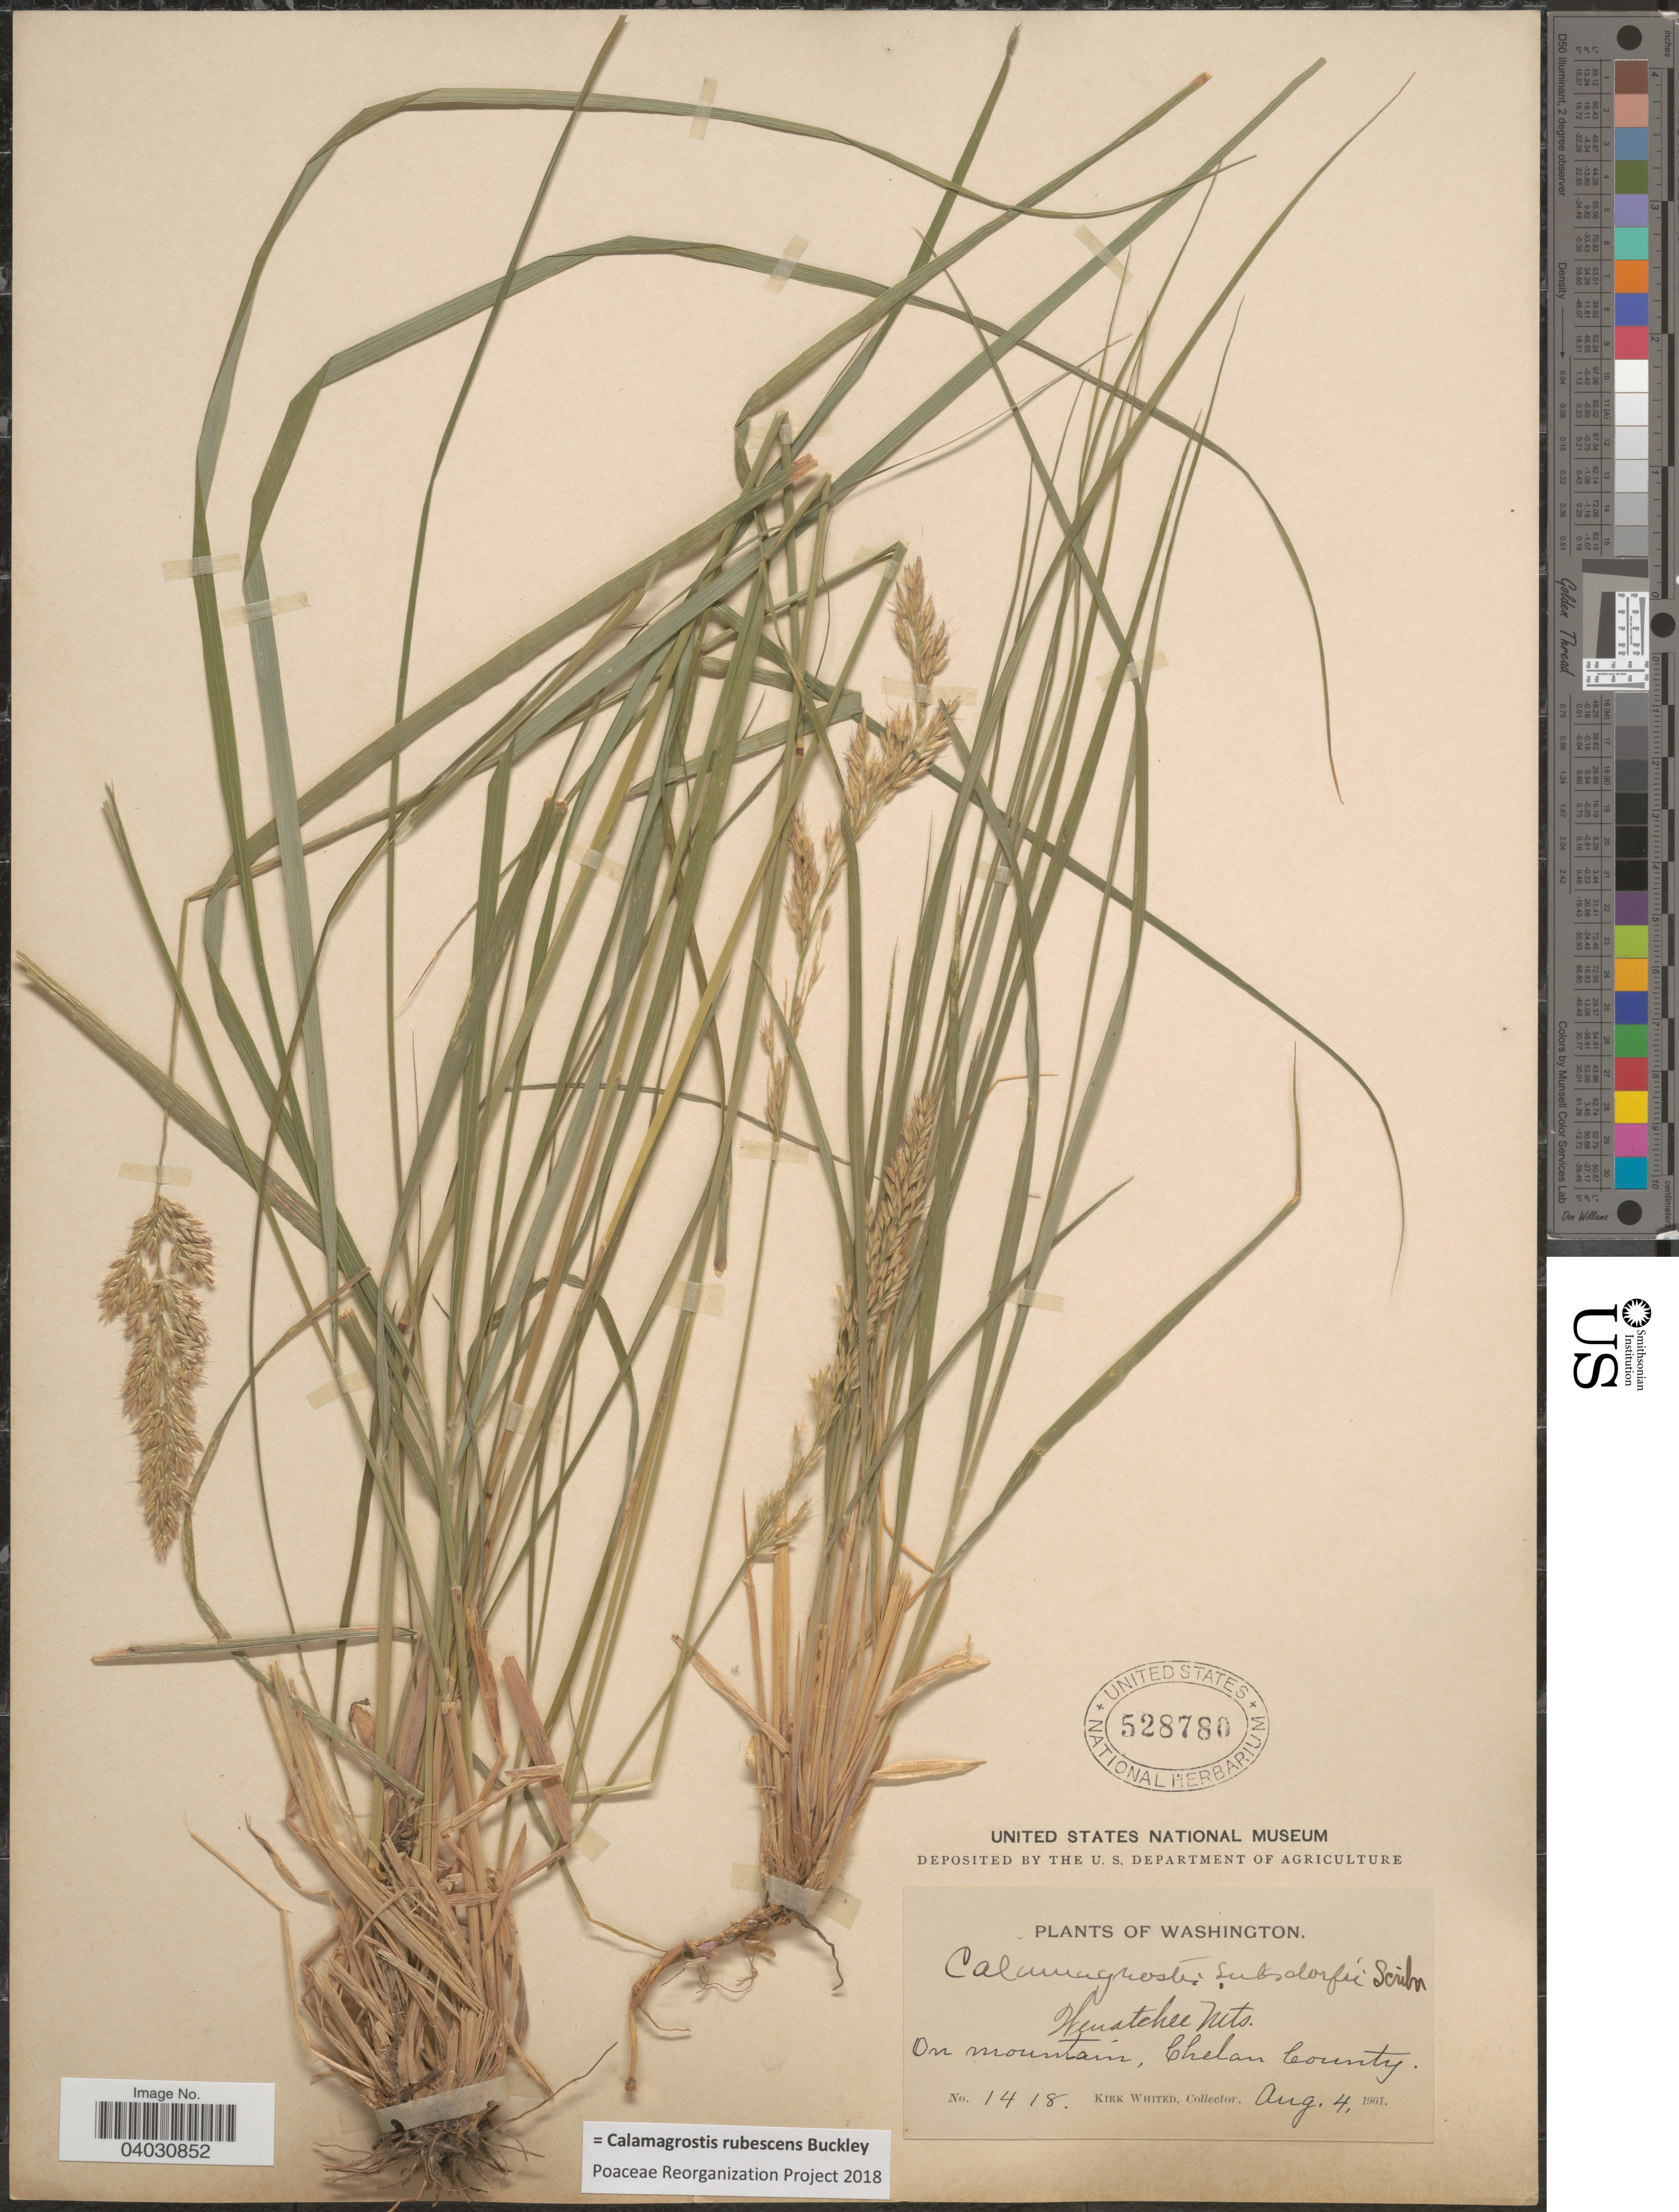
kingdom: Plantae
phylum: Tracheophyta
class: Liliopsida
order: Poales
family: Poaceae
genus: Calamagrostis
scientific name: Calamagrostis rubescens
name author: Buckley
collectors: K. Whited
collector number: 1418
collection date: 1901-08-04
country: United States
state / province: Washington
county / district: Chelan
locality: Wenatchee Mts. On mountain, Chelan County.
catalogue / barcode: US 528780